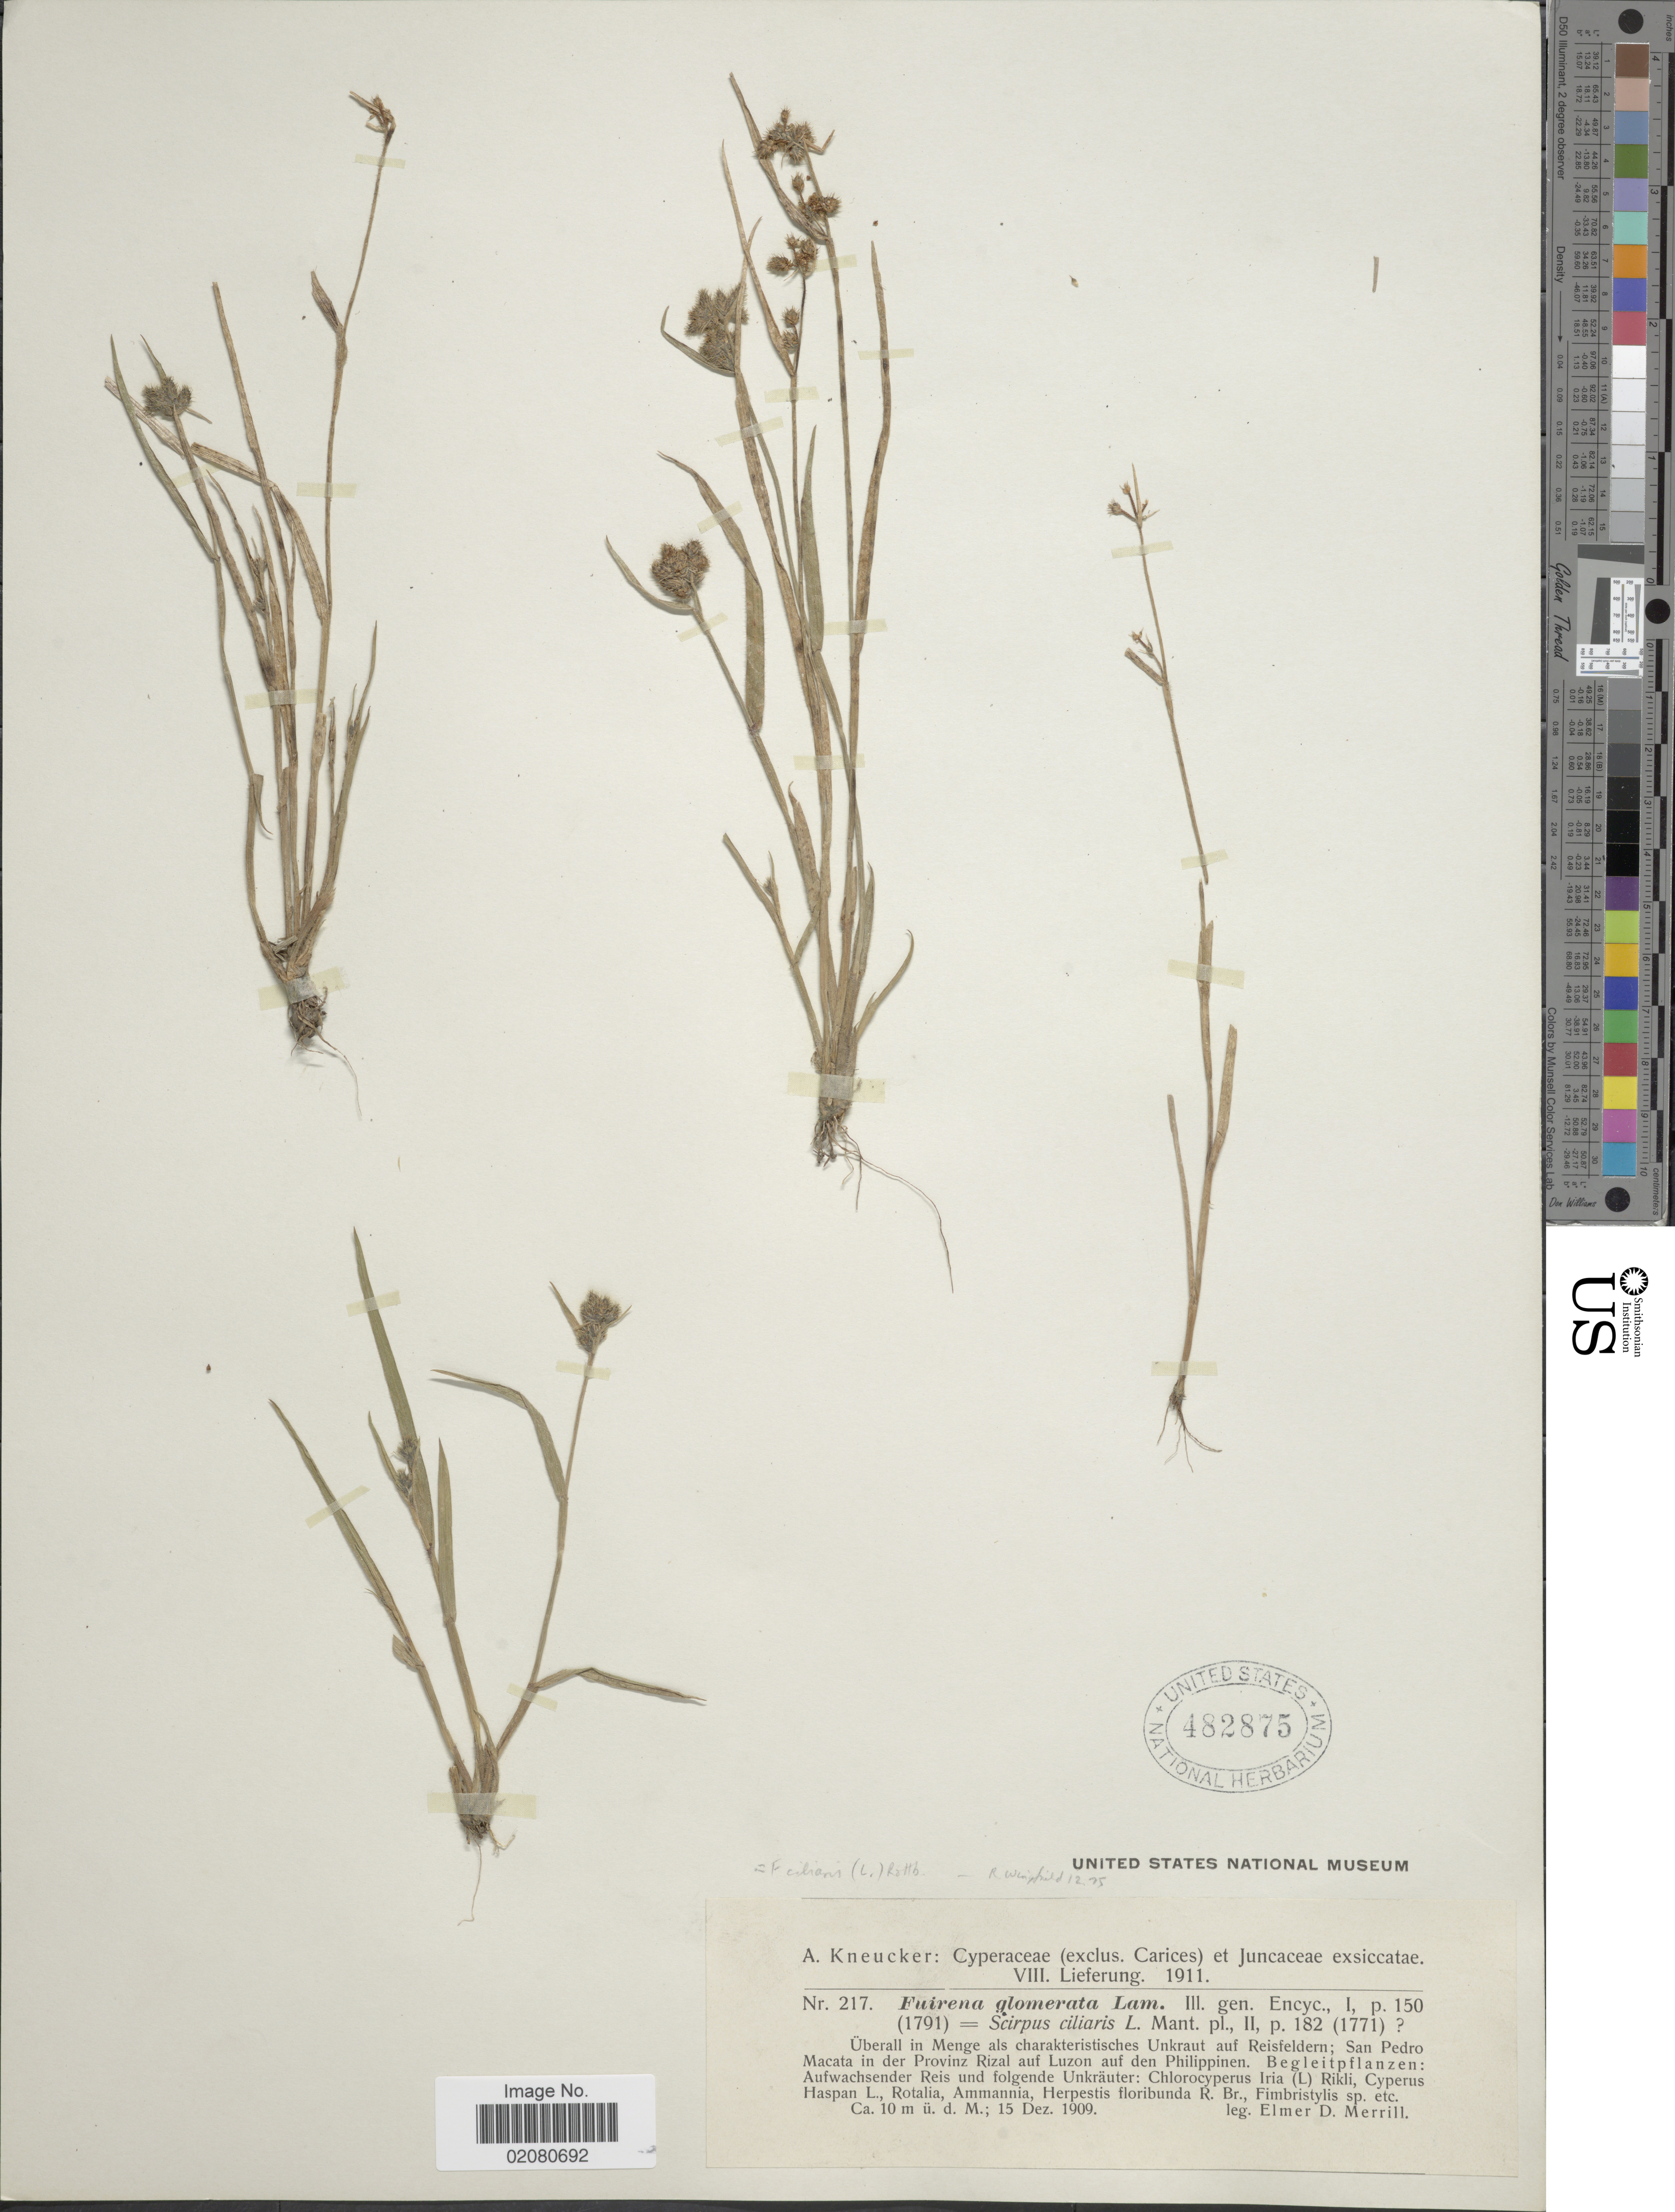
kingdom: Plantae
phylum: Tracheophyta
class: Liliopsida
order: Poales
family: Cyperaceae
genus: Fuirena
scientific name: Fuirena ciliaris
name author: (L.) Roxb.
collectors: E. D. Merrill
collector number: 217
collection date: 1909-12-15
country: Philippines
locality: San Pedro Macata in der Provinz Rizal auf Luzon auf den Philippinen.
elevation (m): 10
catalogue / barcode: US 482875